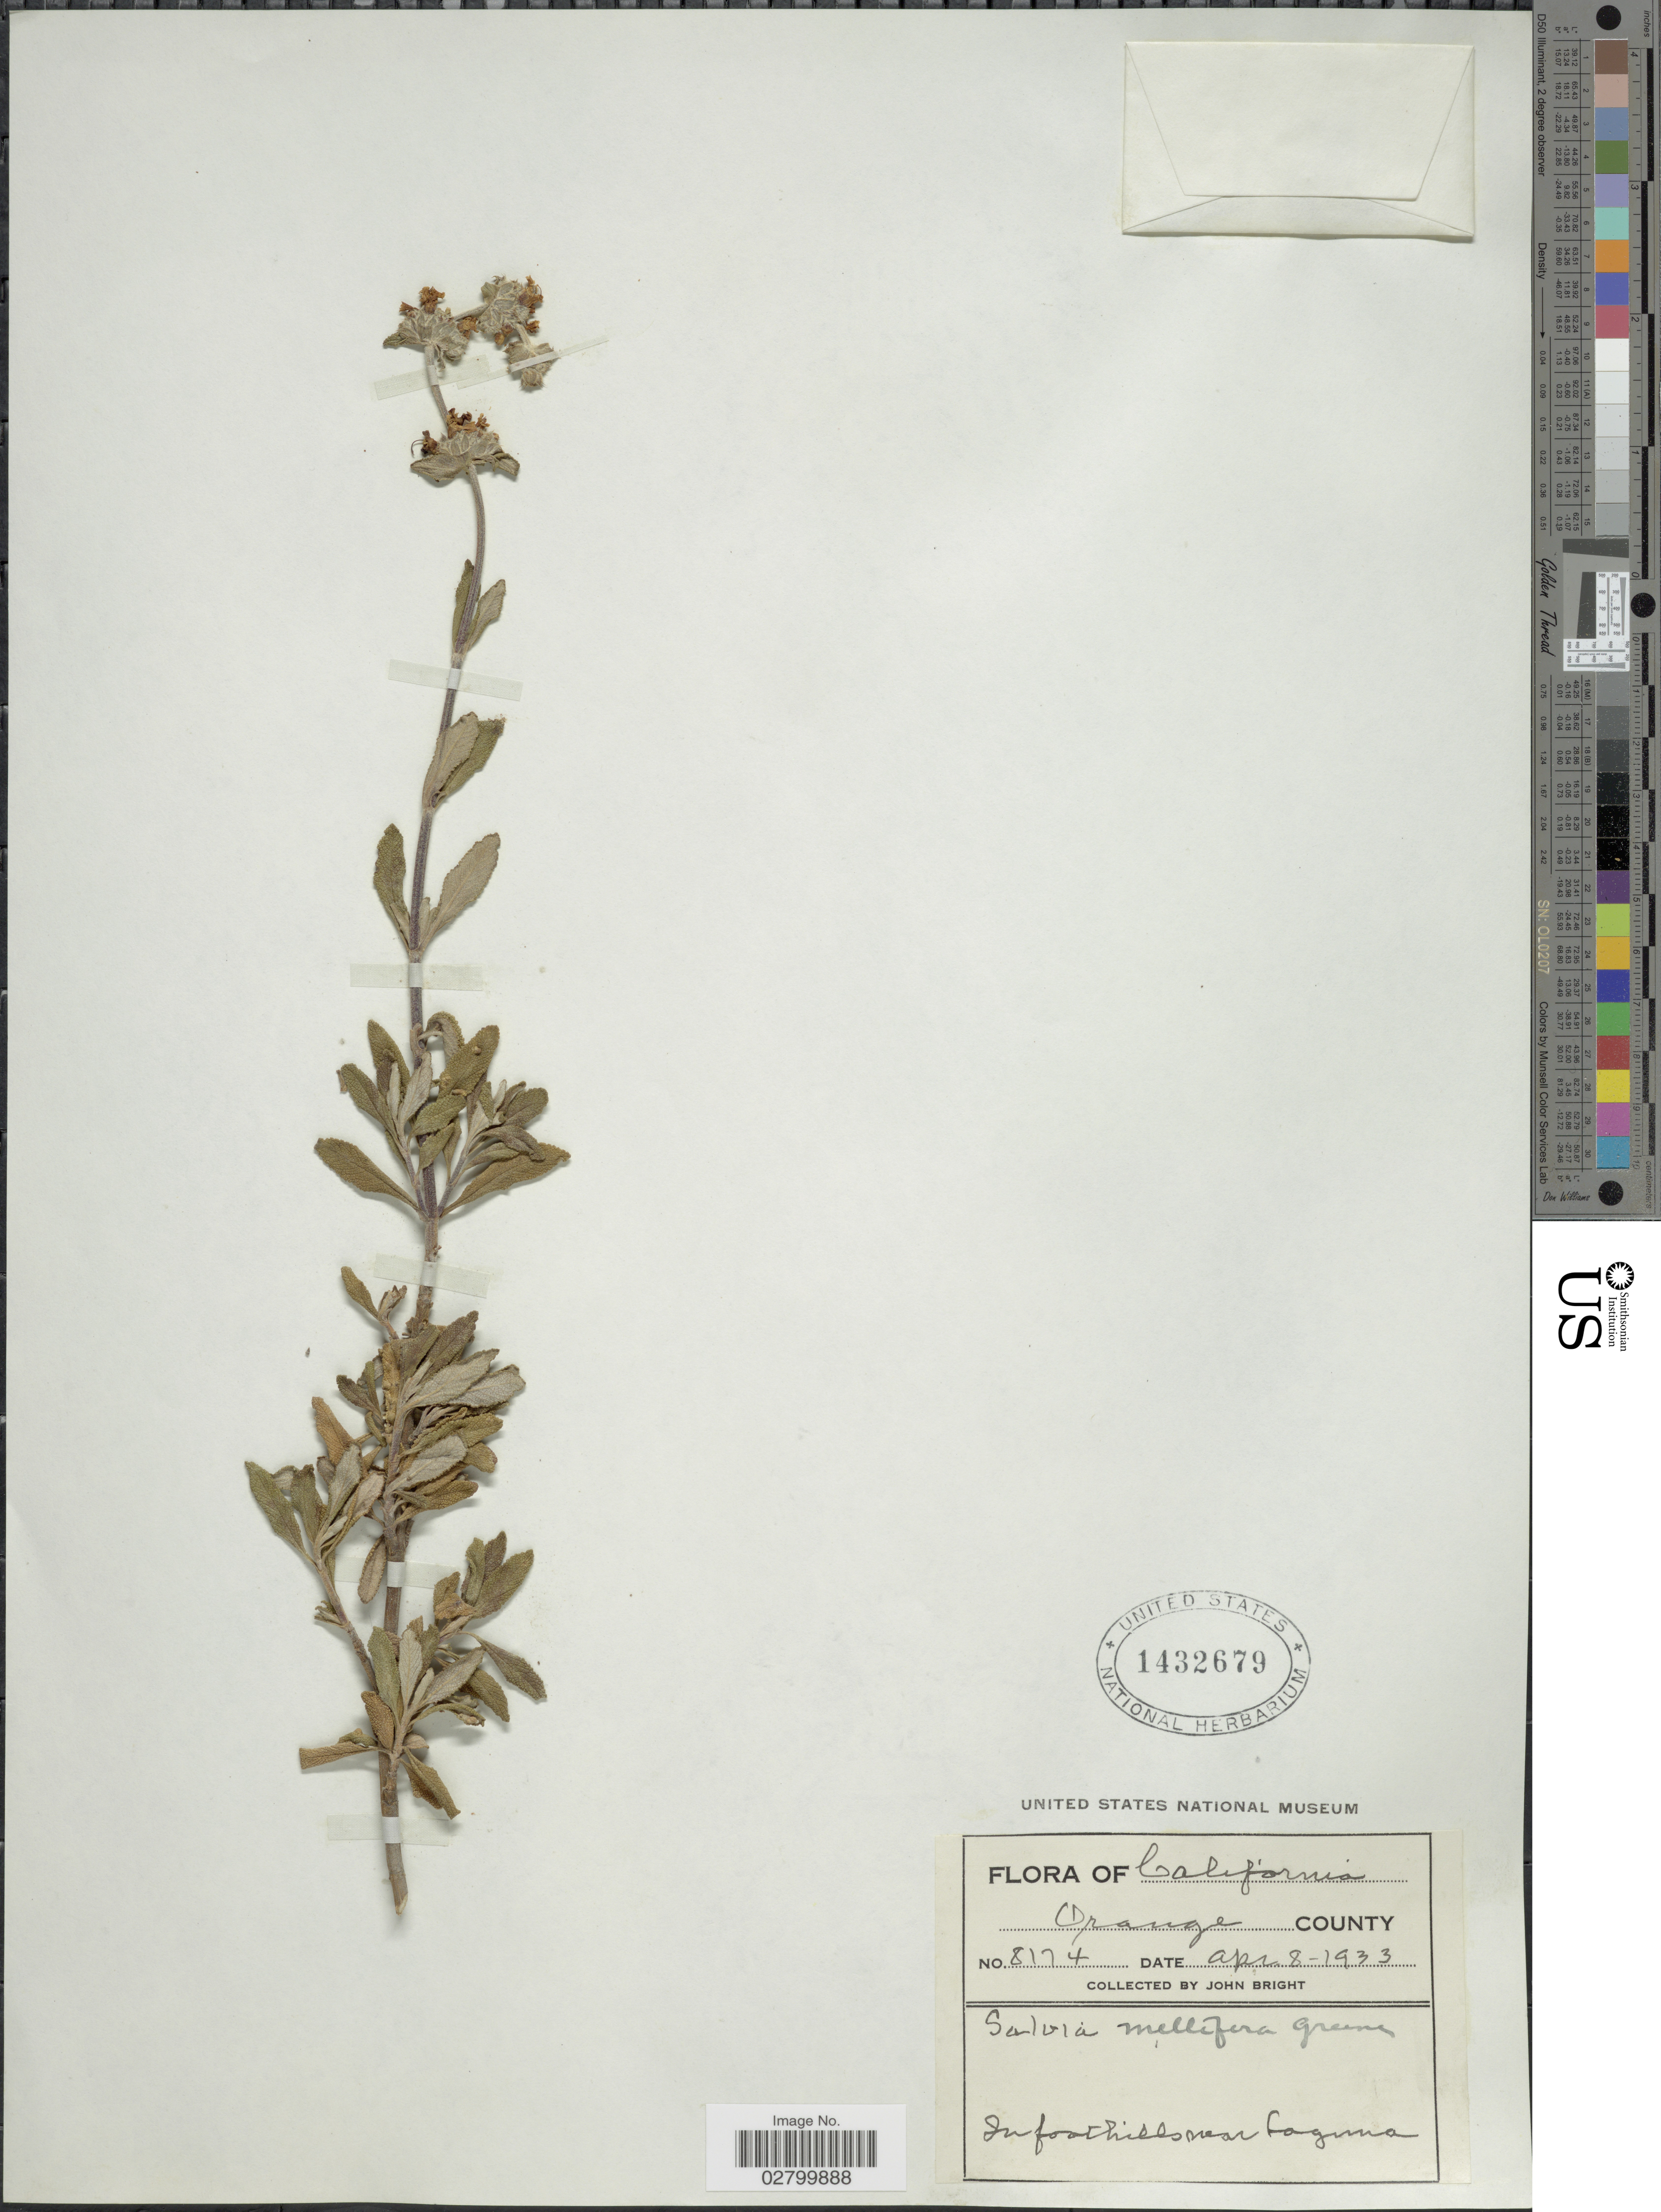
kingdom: Plantae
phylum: Tracheophyta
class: Magnoliopsida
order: Lamiales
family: Lamiaceae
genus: Salvia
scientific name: Salvia mellifera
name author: Greene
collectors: J. Bright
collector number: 8174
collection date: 1933-04-08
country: United States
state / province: California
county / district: Orange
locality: Orange County. In foothills near Laguna.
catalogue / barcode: US 1432679